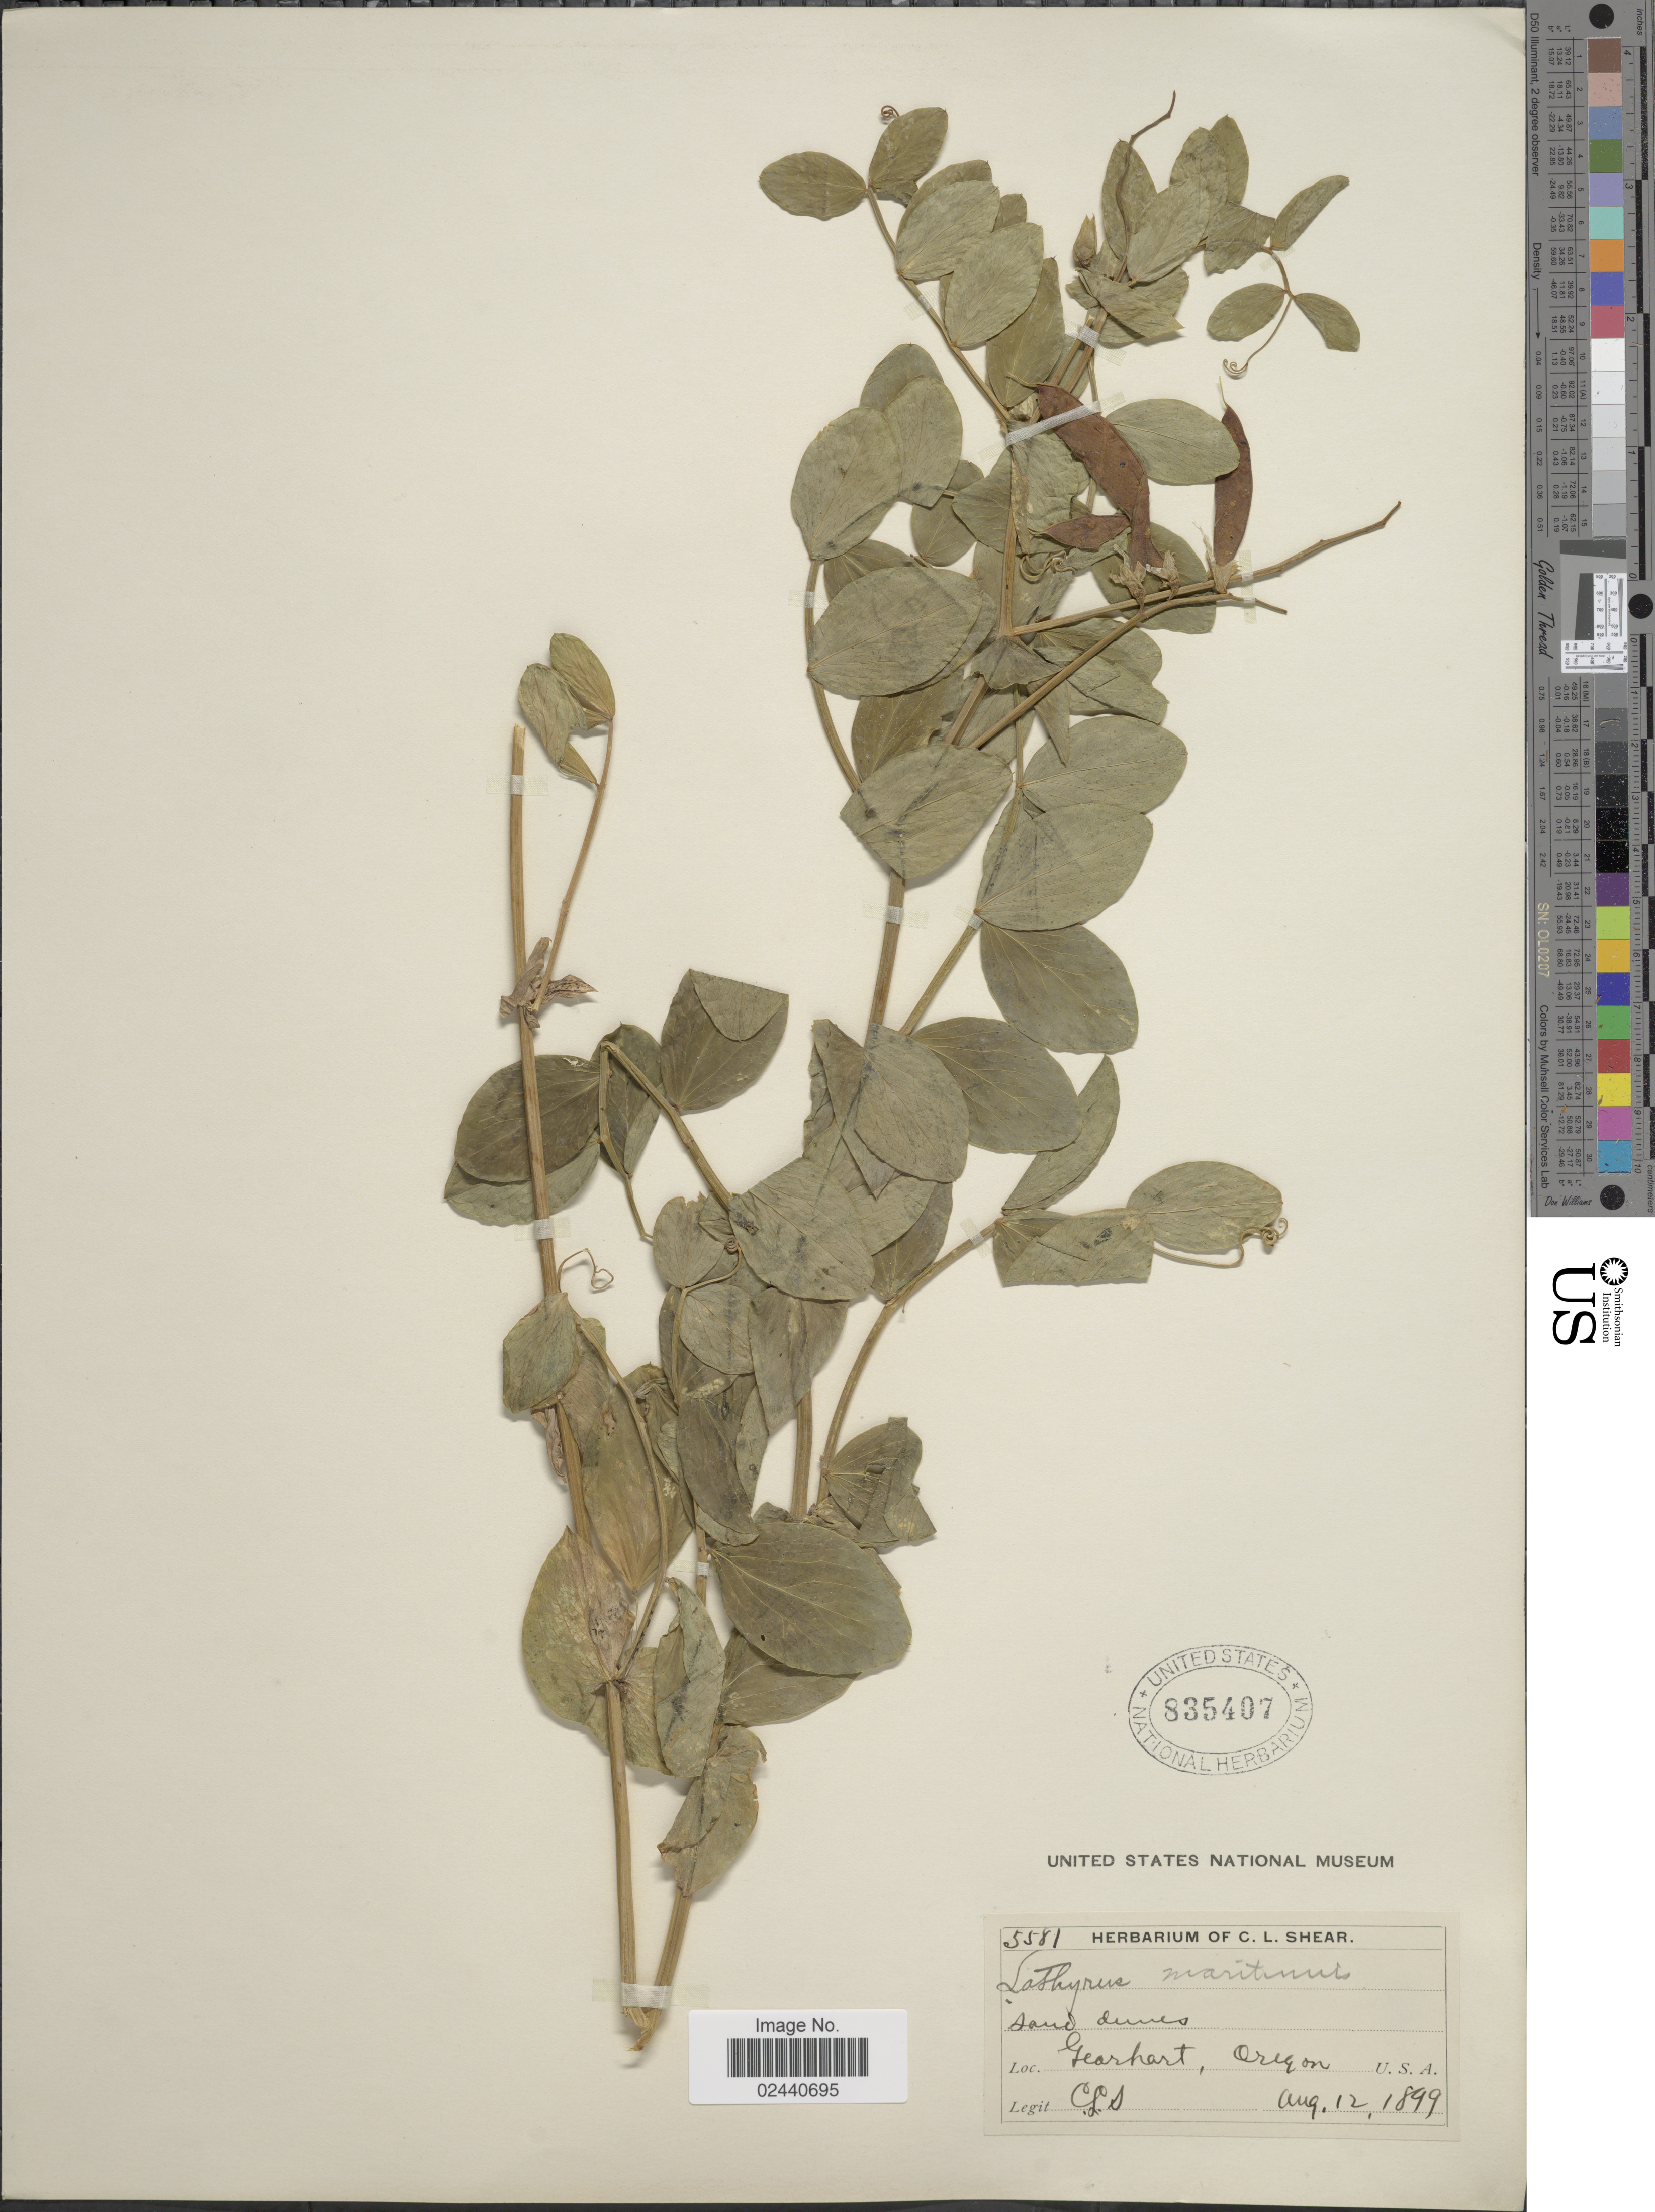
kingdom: Plantae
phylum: Tracheophyta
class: Magnoliopsida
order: Fabales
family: Fabaceae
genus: Lathyrus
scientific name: Lathyrus japonicus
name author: Willd.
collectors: C. L. Shear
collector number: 5581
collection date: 1899-08-12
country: United States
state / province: Oregon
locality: Gearhart, U.S.A.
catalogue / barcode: US 835407